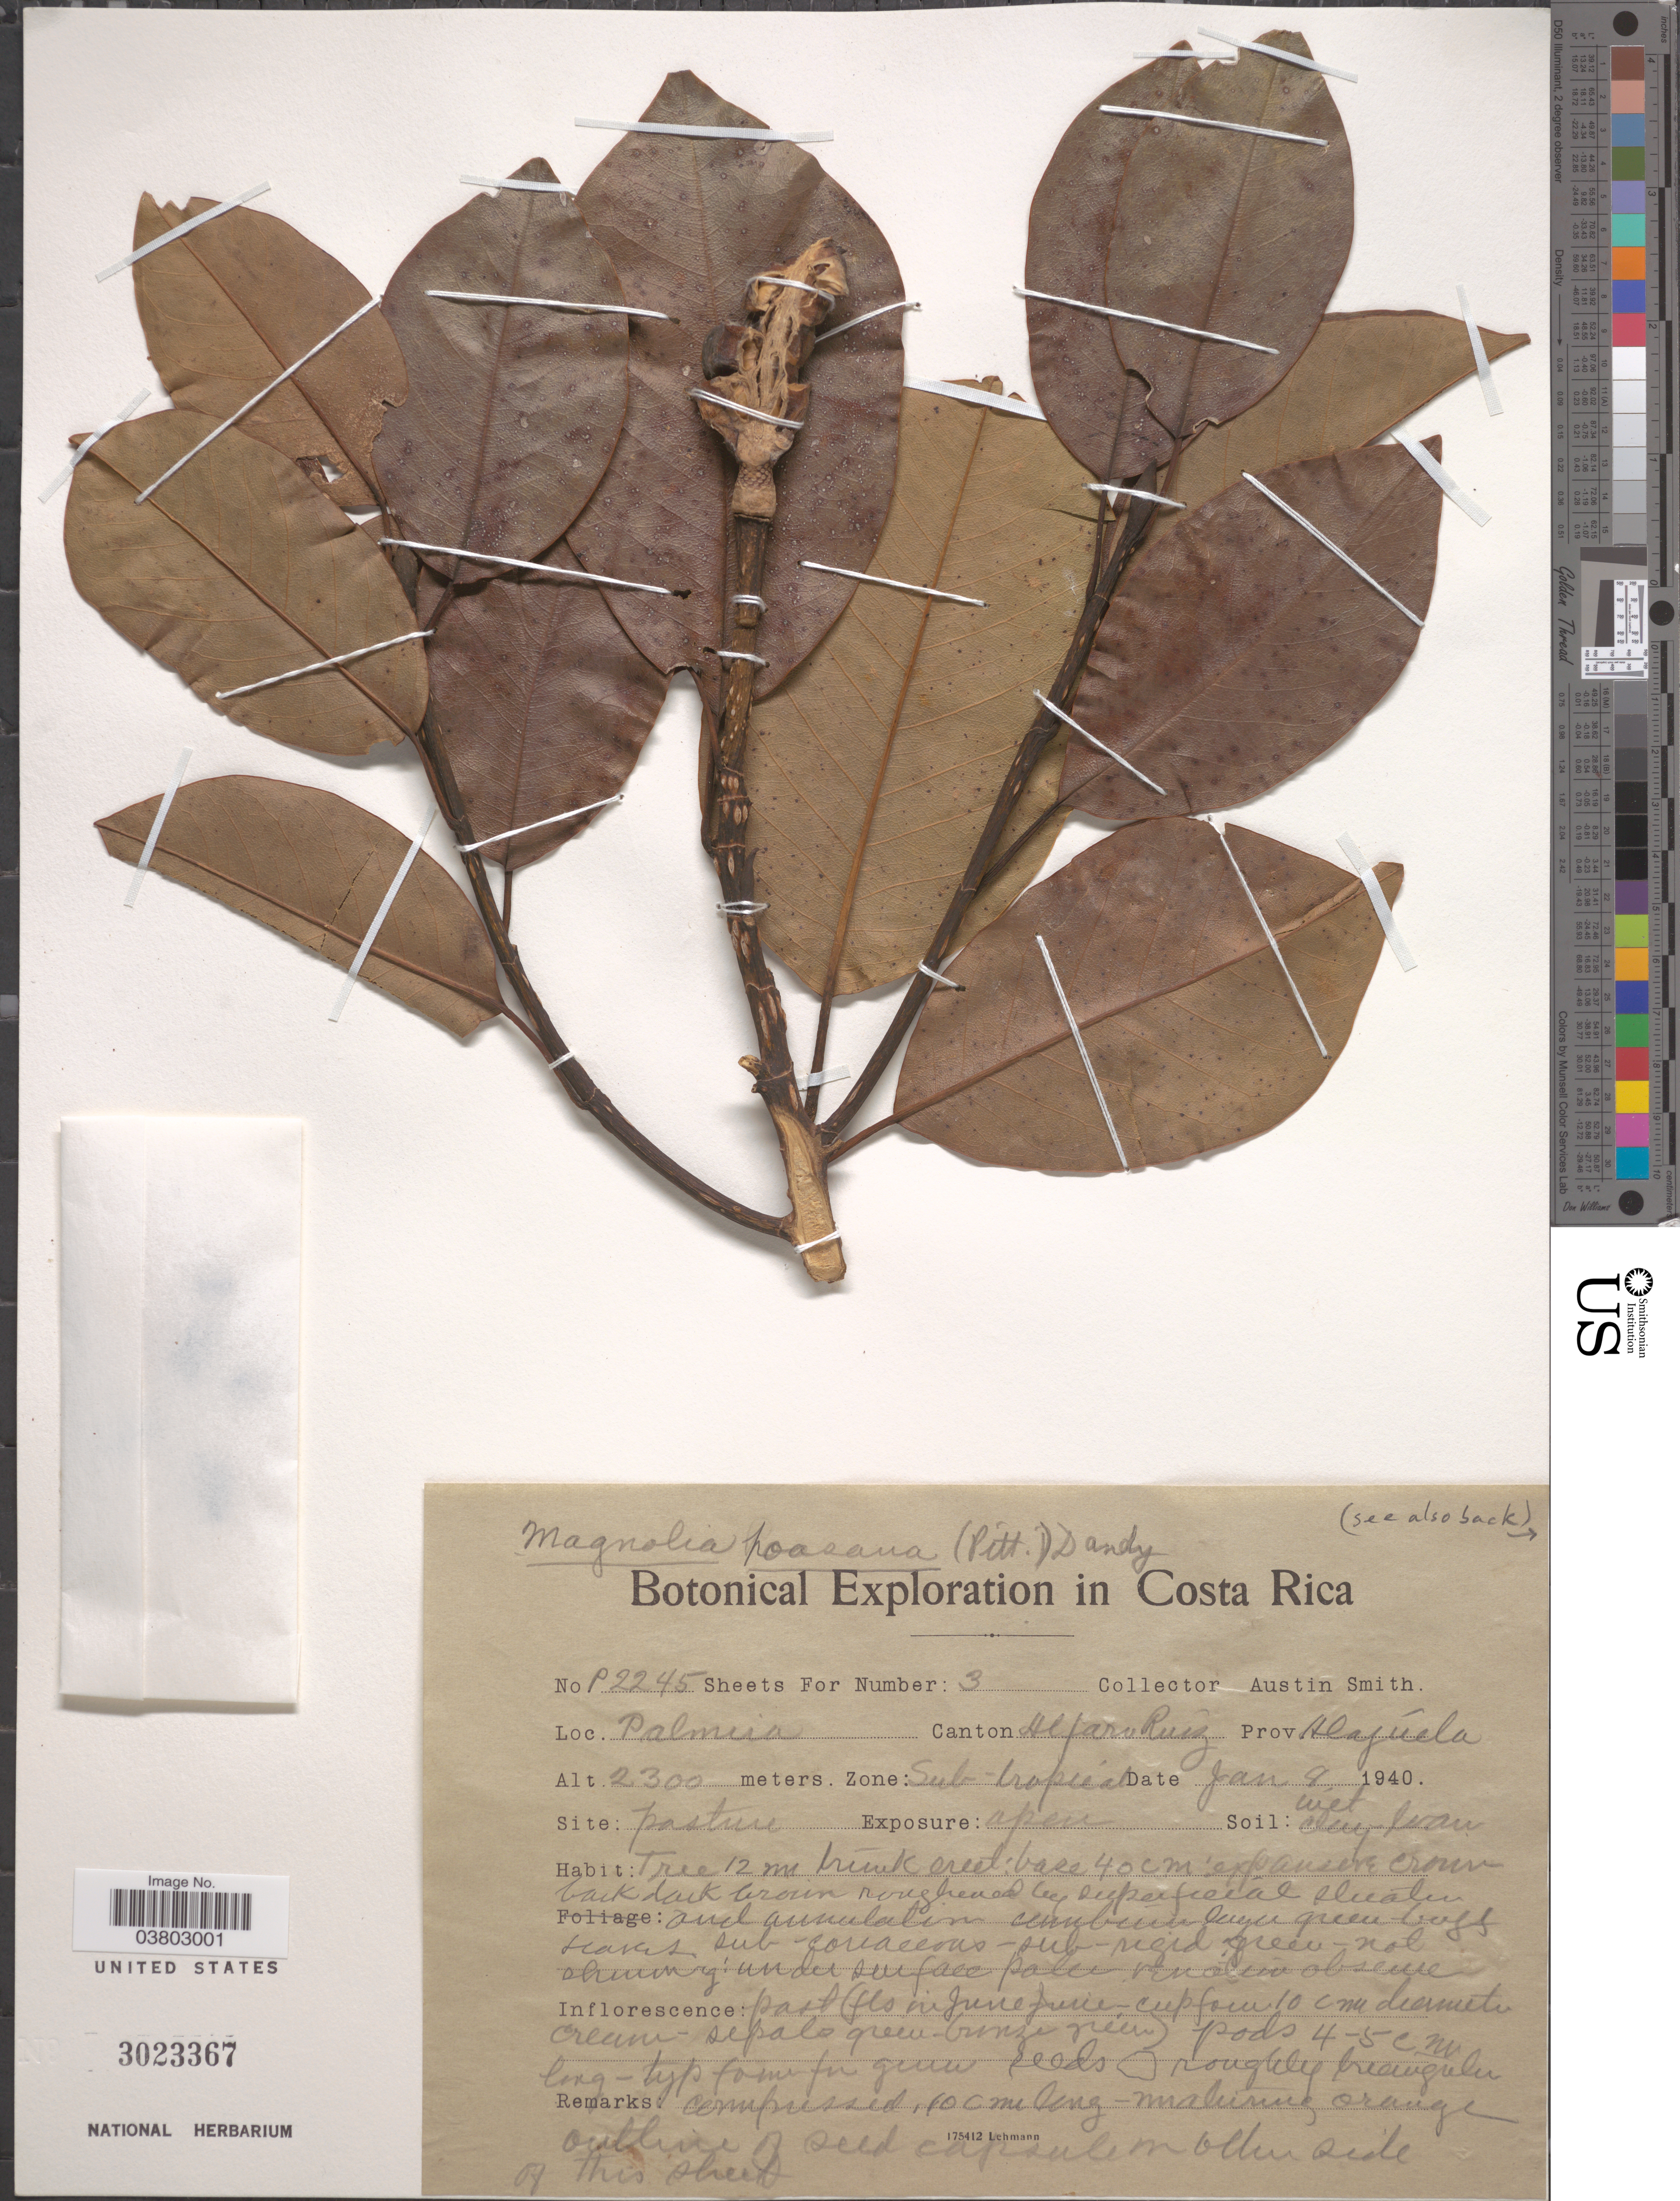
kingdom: Plantae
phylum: Tracheophyta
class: Magnoliopsida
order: Magnoliales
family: Magnoliaceae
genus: Magnolia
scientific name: Magnolia poasana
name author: Dandy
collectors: Aust P. Smith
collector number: P2245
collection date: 1940-01-08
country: Costa Rica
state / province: Alajuela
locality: Palmira. Canton Alfaro Ruiz. Zone: Sub-tropical.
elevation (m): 2300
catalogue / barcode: US 3023367